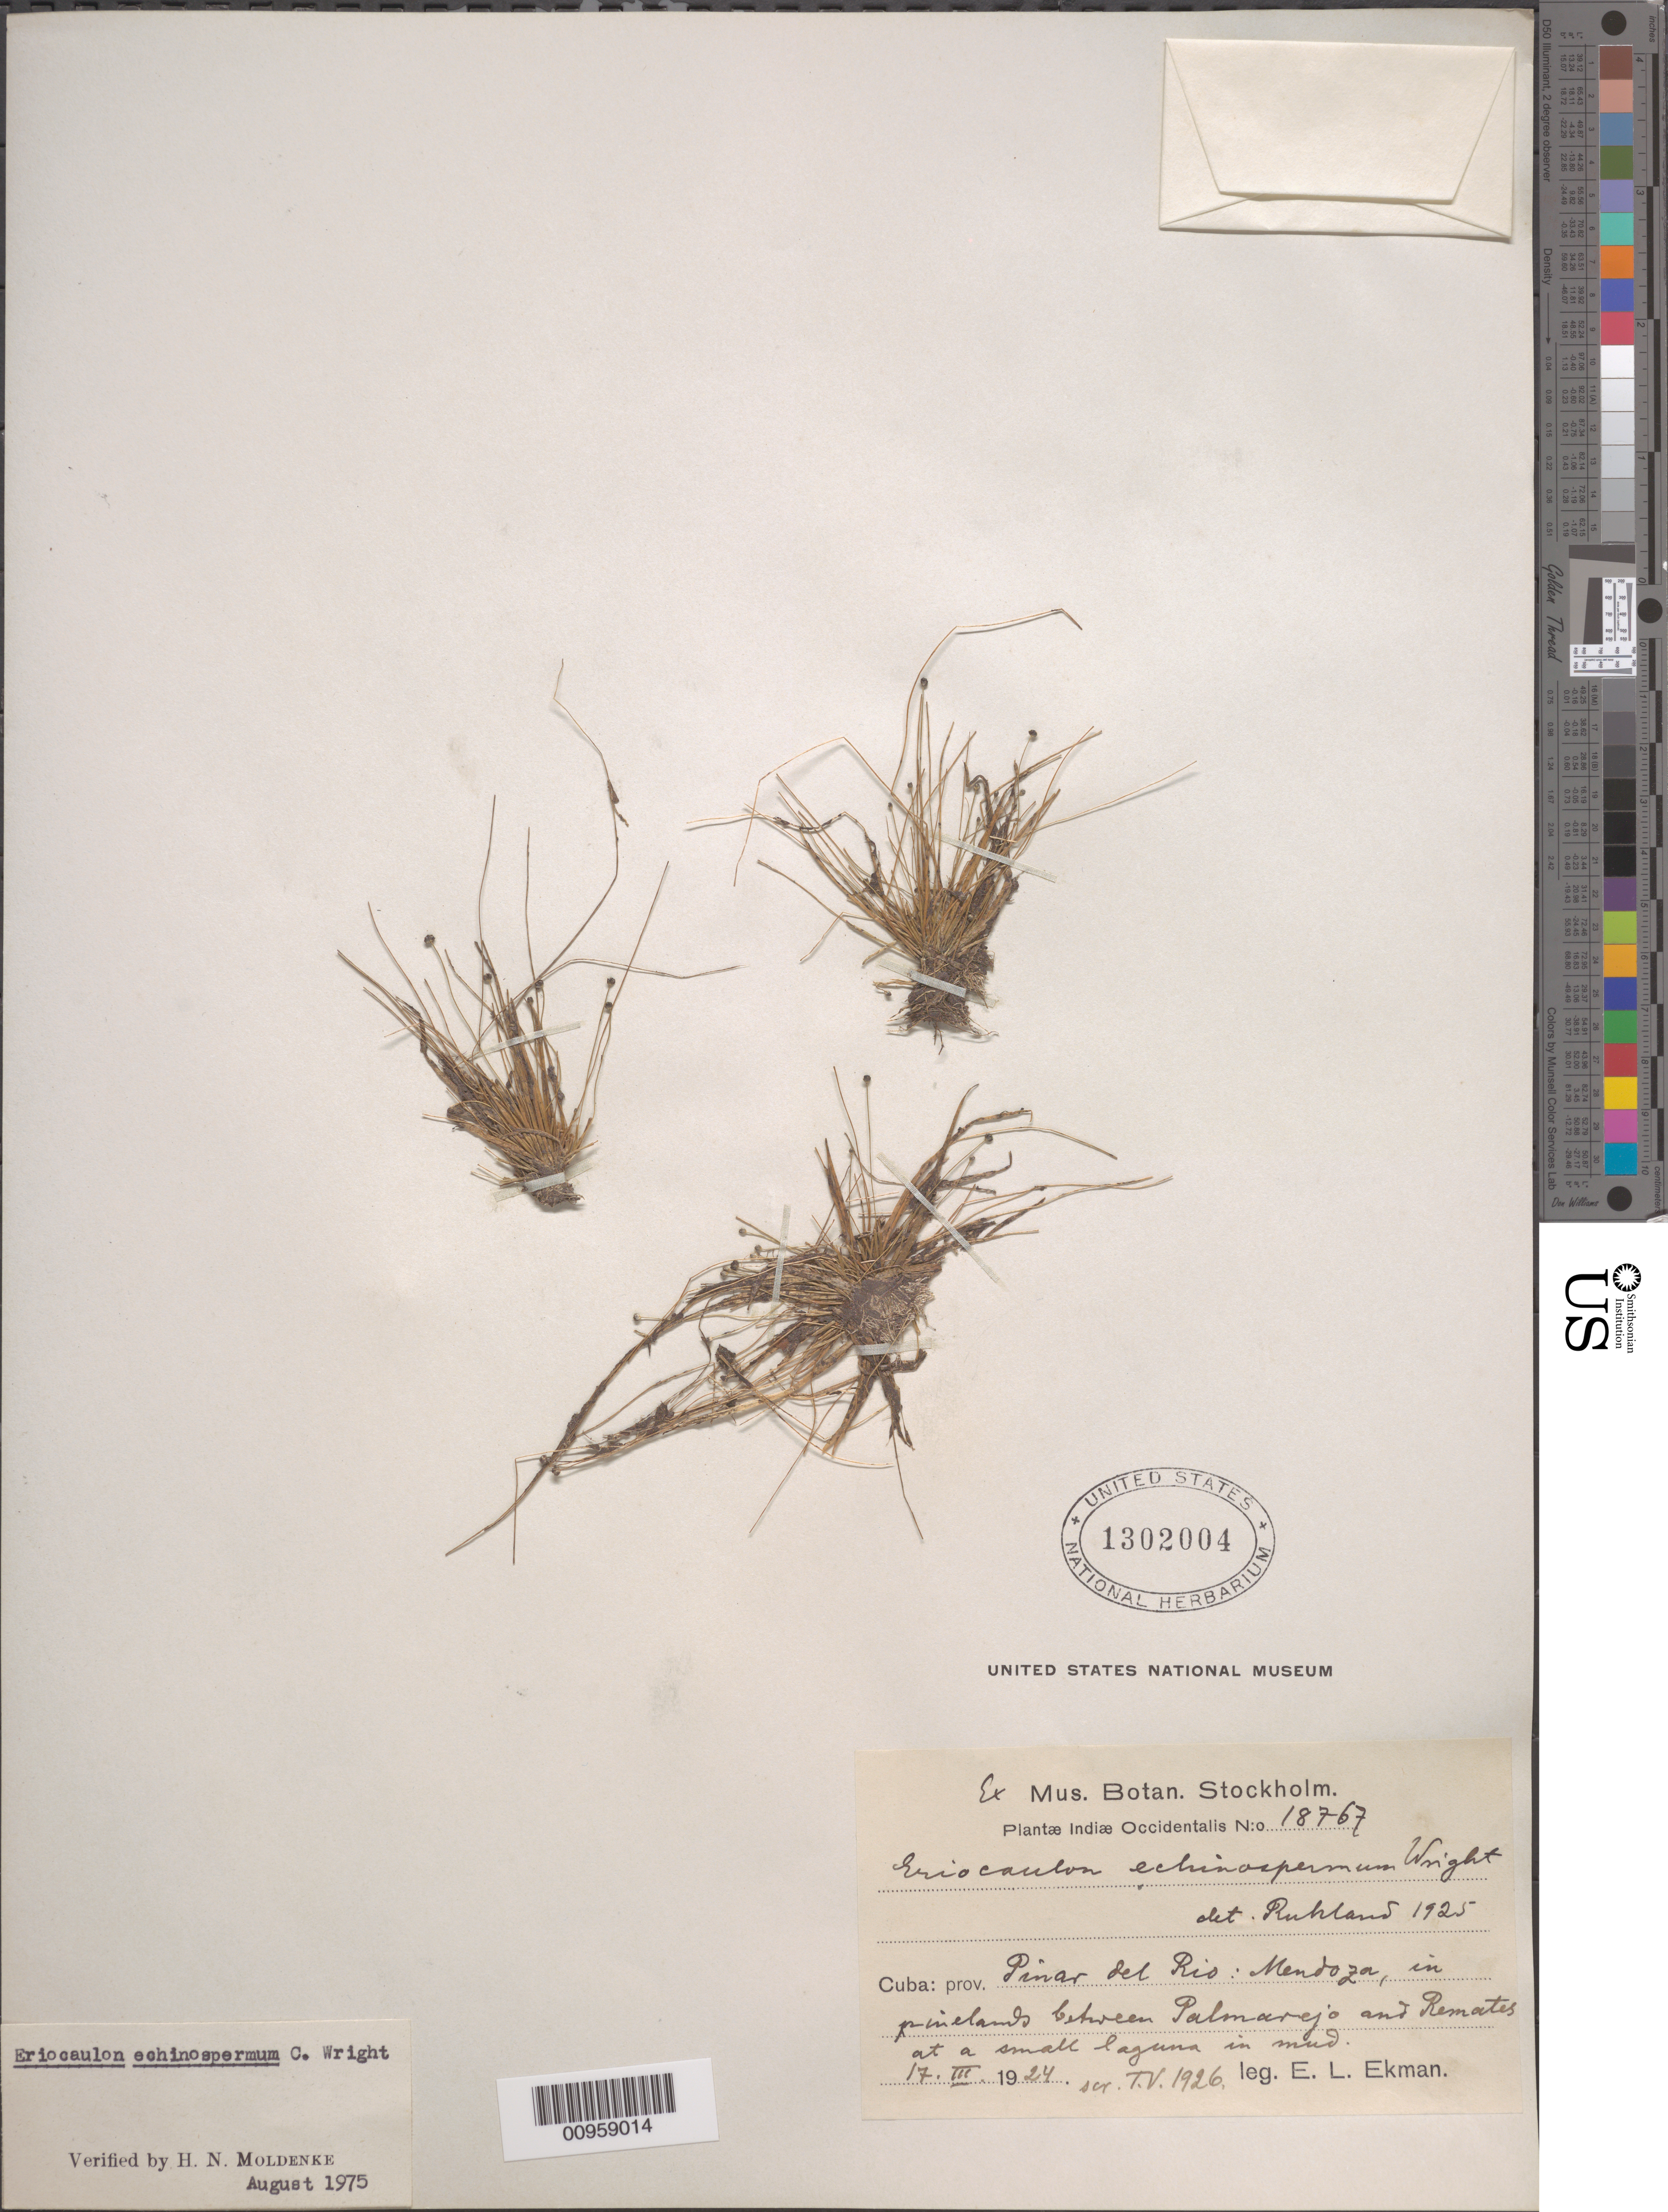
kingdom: Plantae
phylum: Tracheophyta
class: Liliopsida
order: Poales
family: Eriocaulaceae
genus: Eriocaulon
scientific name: Eriocaulon echinospermum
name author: C. Wright in Sauvalle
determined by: Moldenke, H. N.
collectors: E. L. Ekman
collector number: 18767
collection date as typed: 17 Mar 1924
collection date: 1924-03-17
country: Cuba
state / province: Pinar del Rio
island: Cuba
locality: Mendoza, between Palmarejo and Remates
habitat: At a small laguna in mud in pinelands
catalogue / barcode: US 1302004